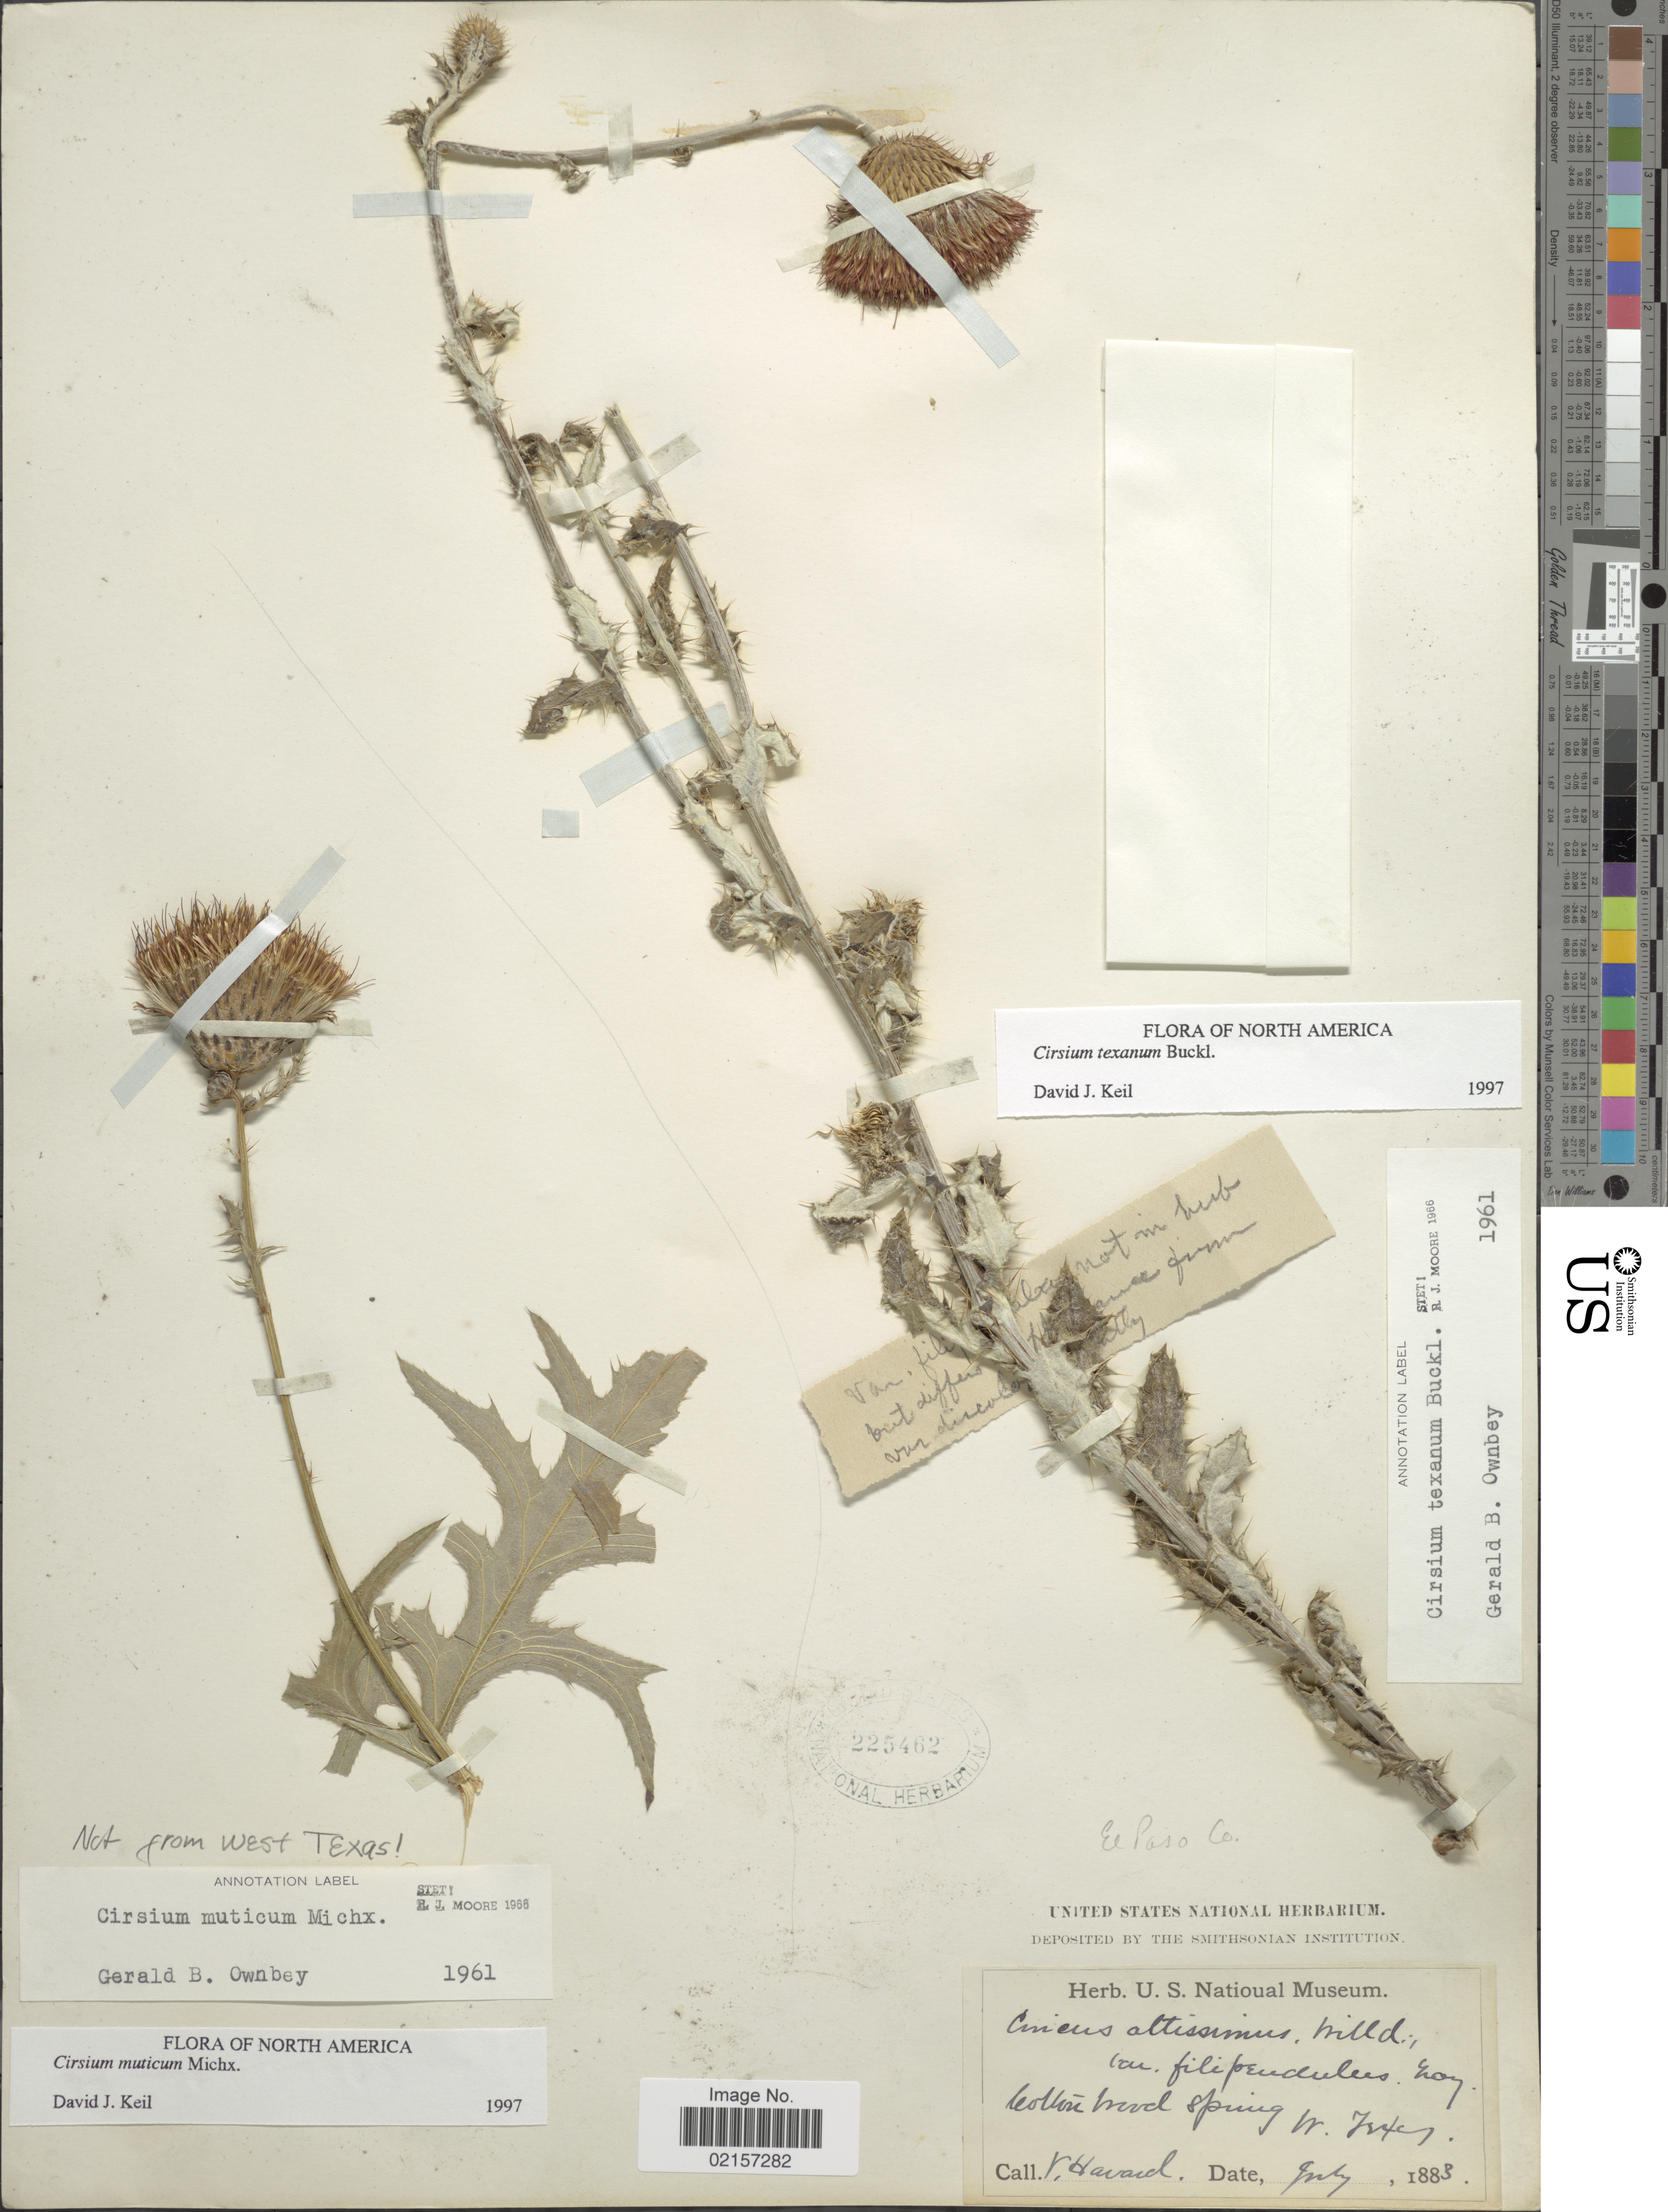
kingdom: Plantae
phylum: Tracheophyta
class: Magnoliopsida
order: Asterales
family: Asteraceae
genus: Cirsium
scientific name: Cirsium muticum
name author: Michx.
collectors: V. Havard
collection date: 1883-07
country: United States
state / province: Texas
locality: Cotton Wood Spring, W. Texas, El Paso Co.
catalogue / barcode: US 225462